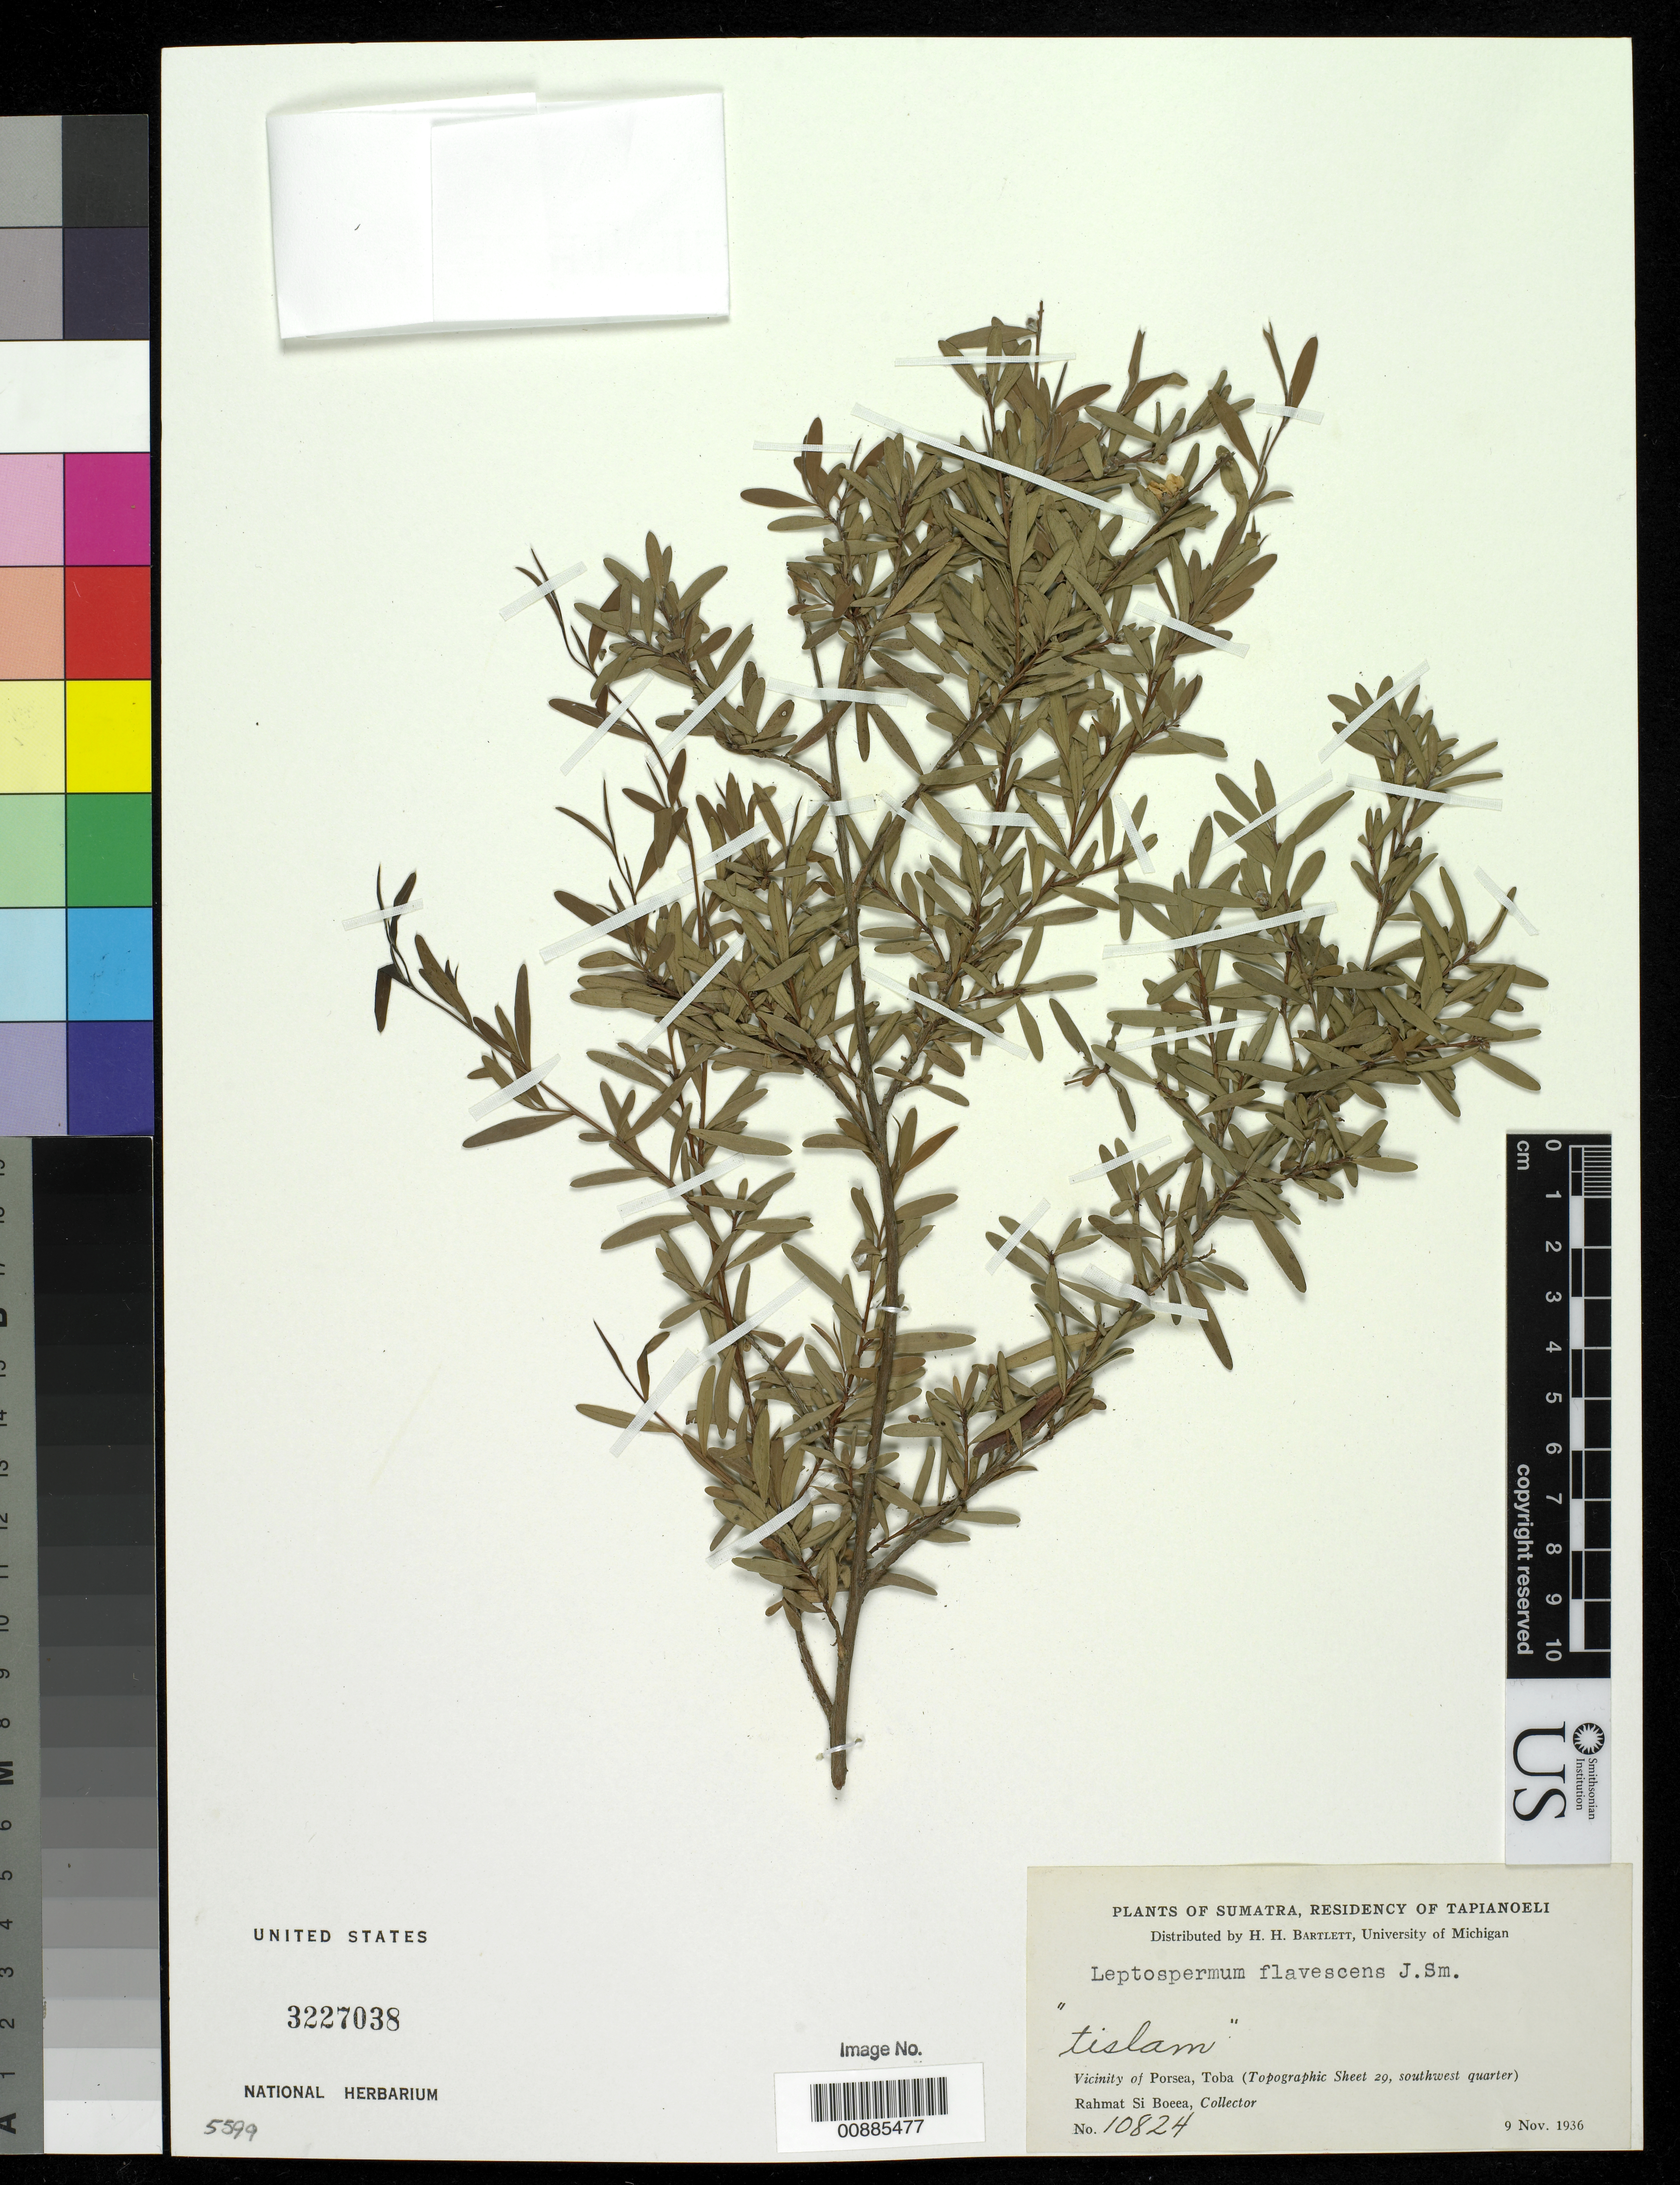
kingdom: Plantae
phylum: Tracheophyta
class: Magnoliopsida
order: Myrtales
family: Myrtaceae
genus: Leptospermum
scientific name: Leptospermum flavescens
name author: Sm.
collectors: Rahmat Si Boeea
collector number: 10824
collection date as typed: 09 Nov 1936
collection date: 1936-11-09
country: Indonesia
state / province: Sumatra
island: Sumatra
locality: Residency of Tapianoeli, vicinity of Porsea, Toba (Topographic sheet 29, southwest quarter)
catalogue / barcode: US 3227038